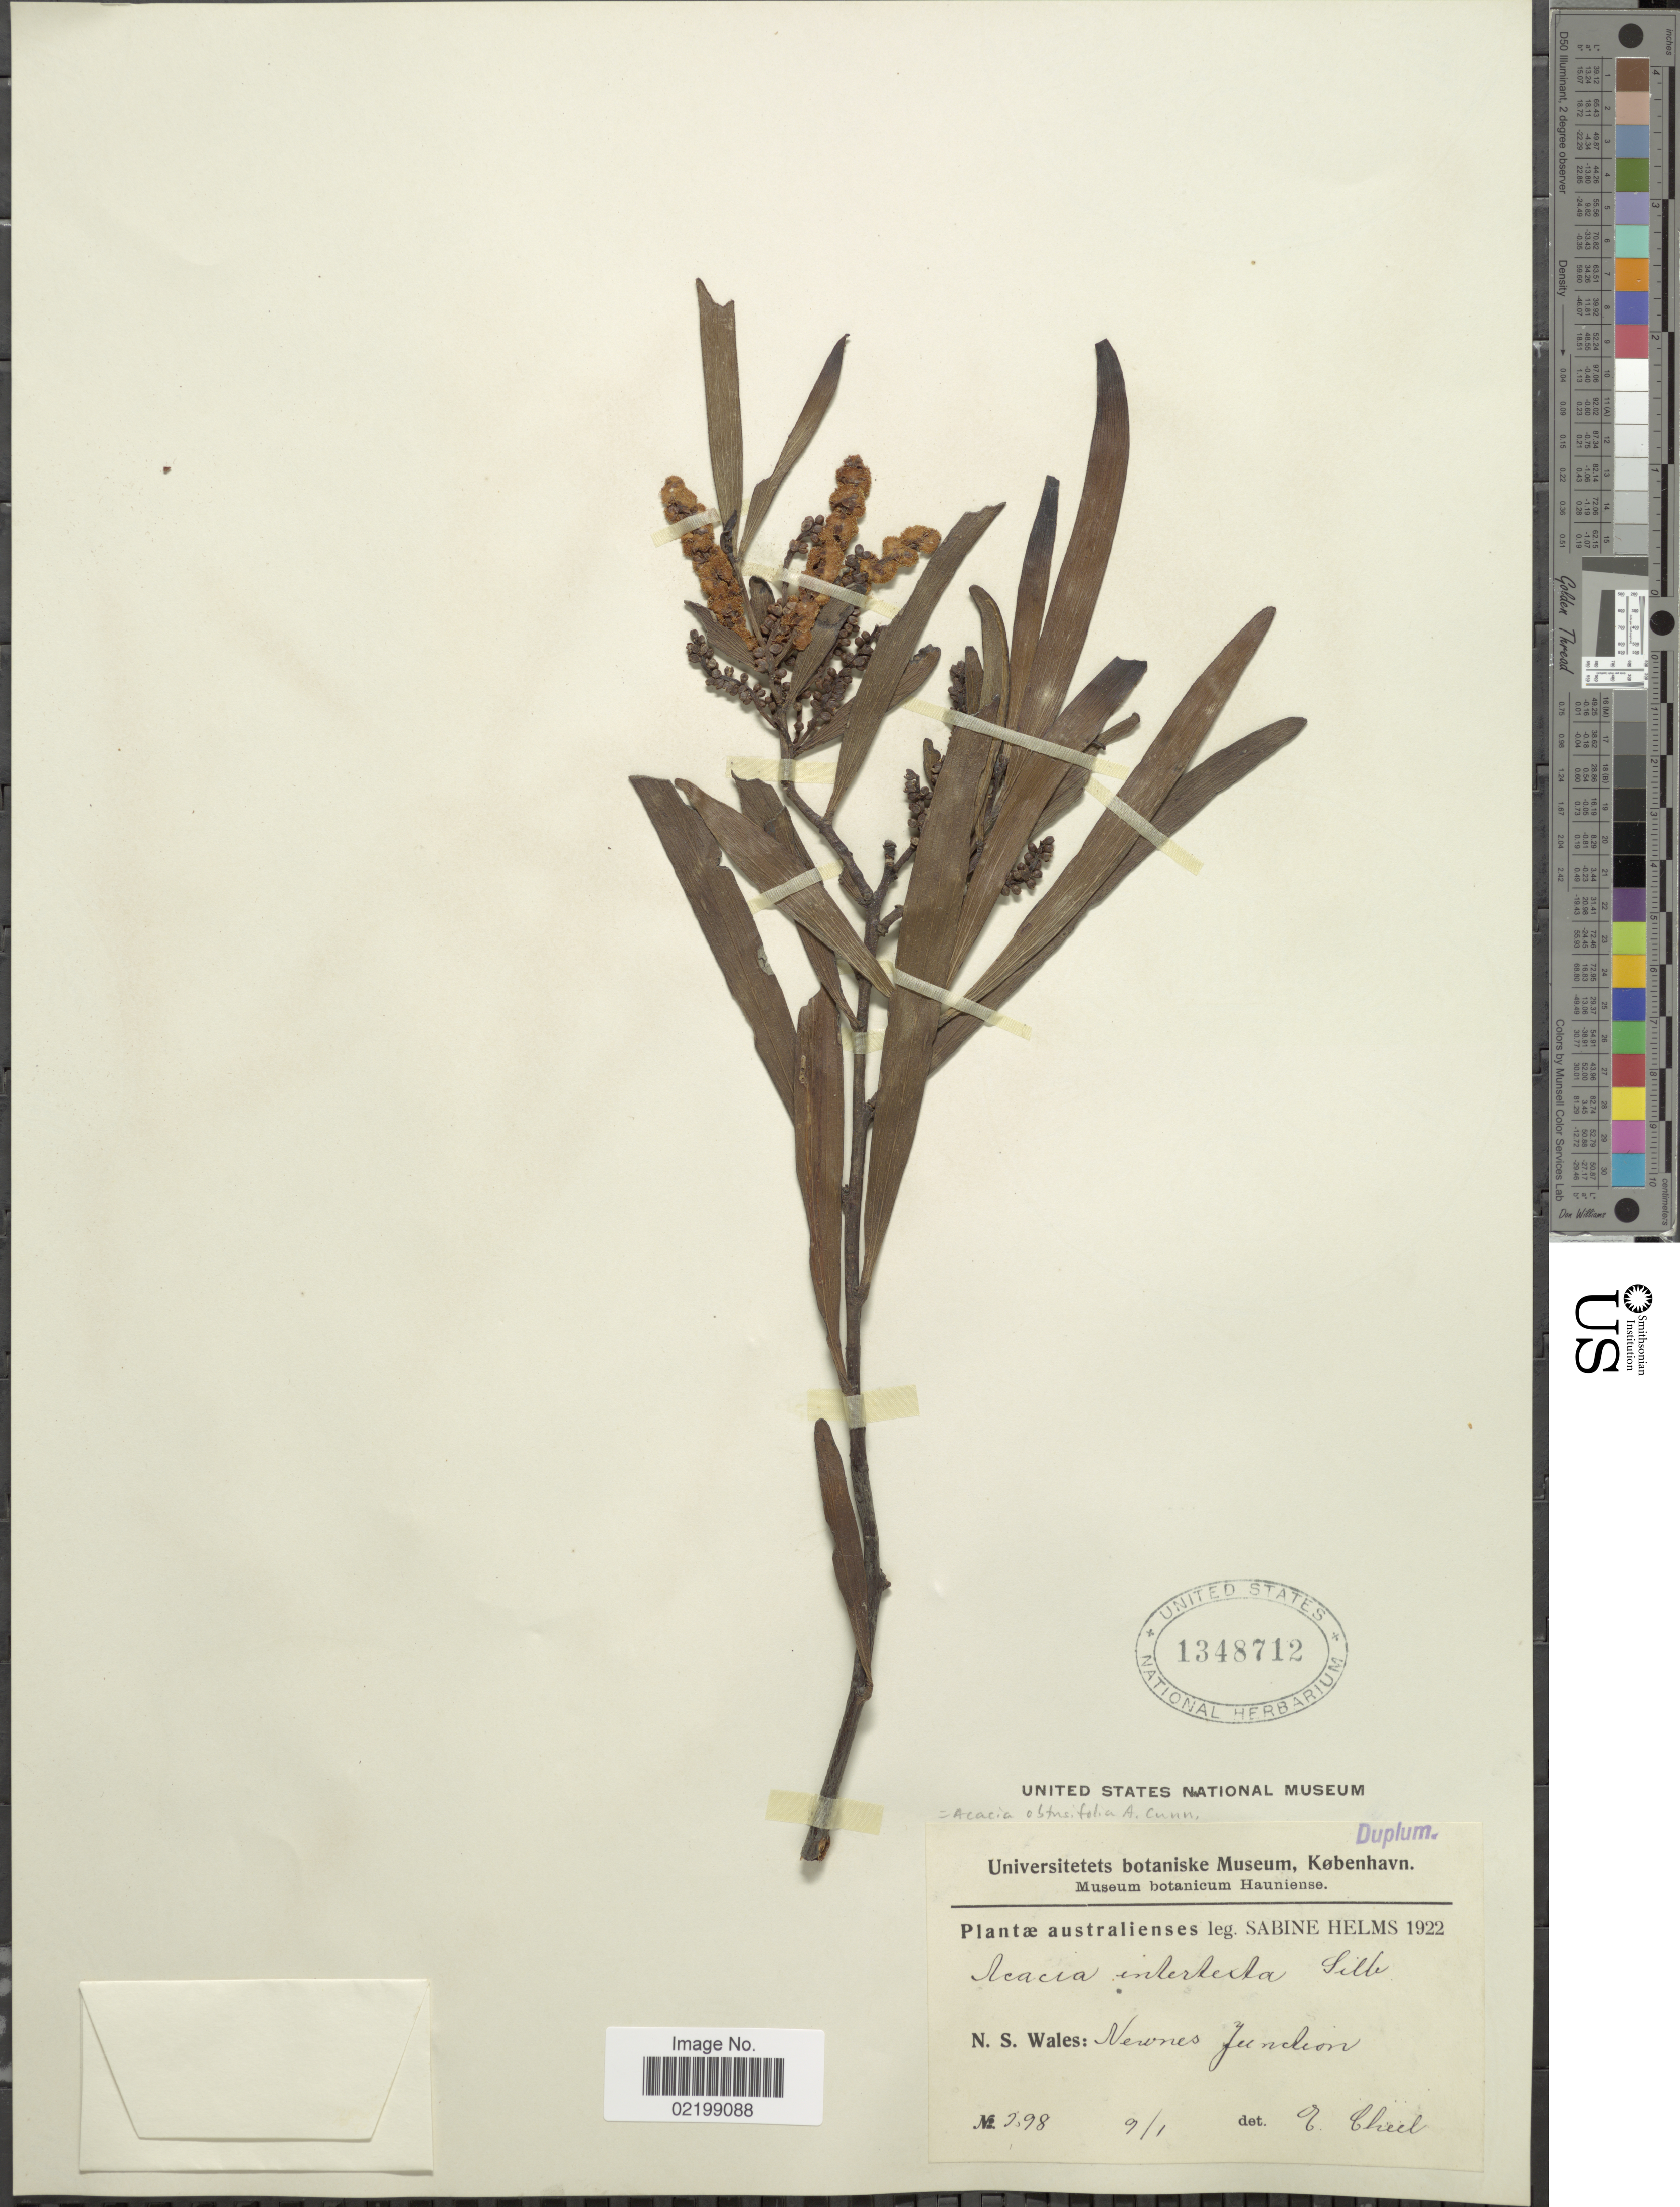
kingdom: Plantae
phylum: Tracheophyta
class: Magnoliopsida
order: Fabales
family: Fabaceae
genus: Acacia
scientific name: Acacia obtusifolia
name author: A. Cunn.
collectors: S. Helms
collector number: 298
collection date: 1922-01-09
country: Australia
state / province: New South Wales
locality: Australienses, Newnes Junction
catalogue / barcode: US 1348712